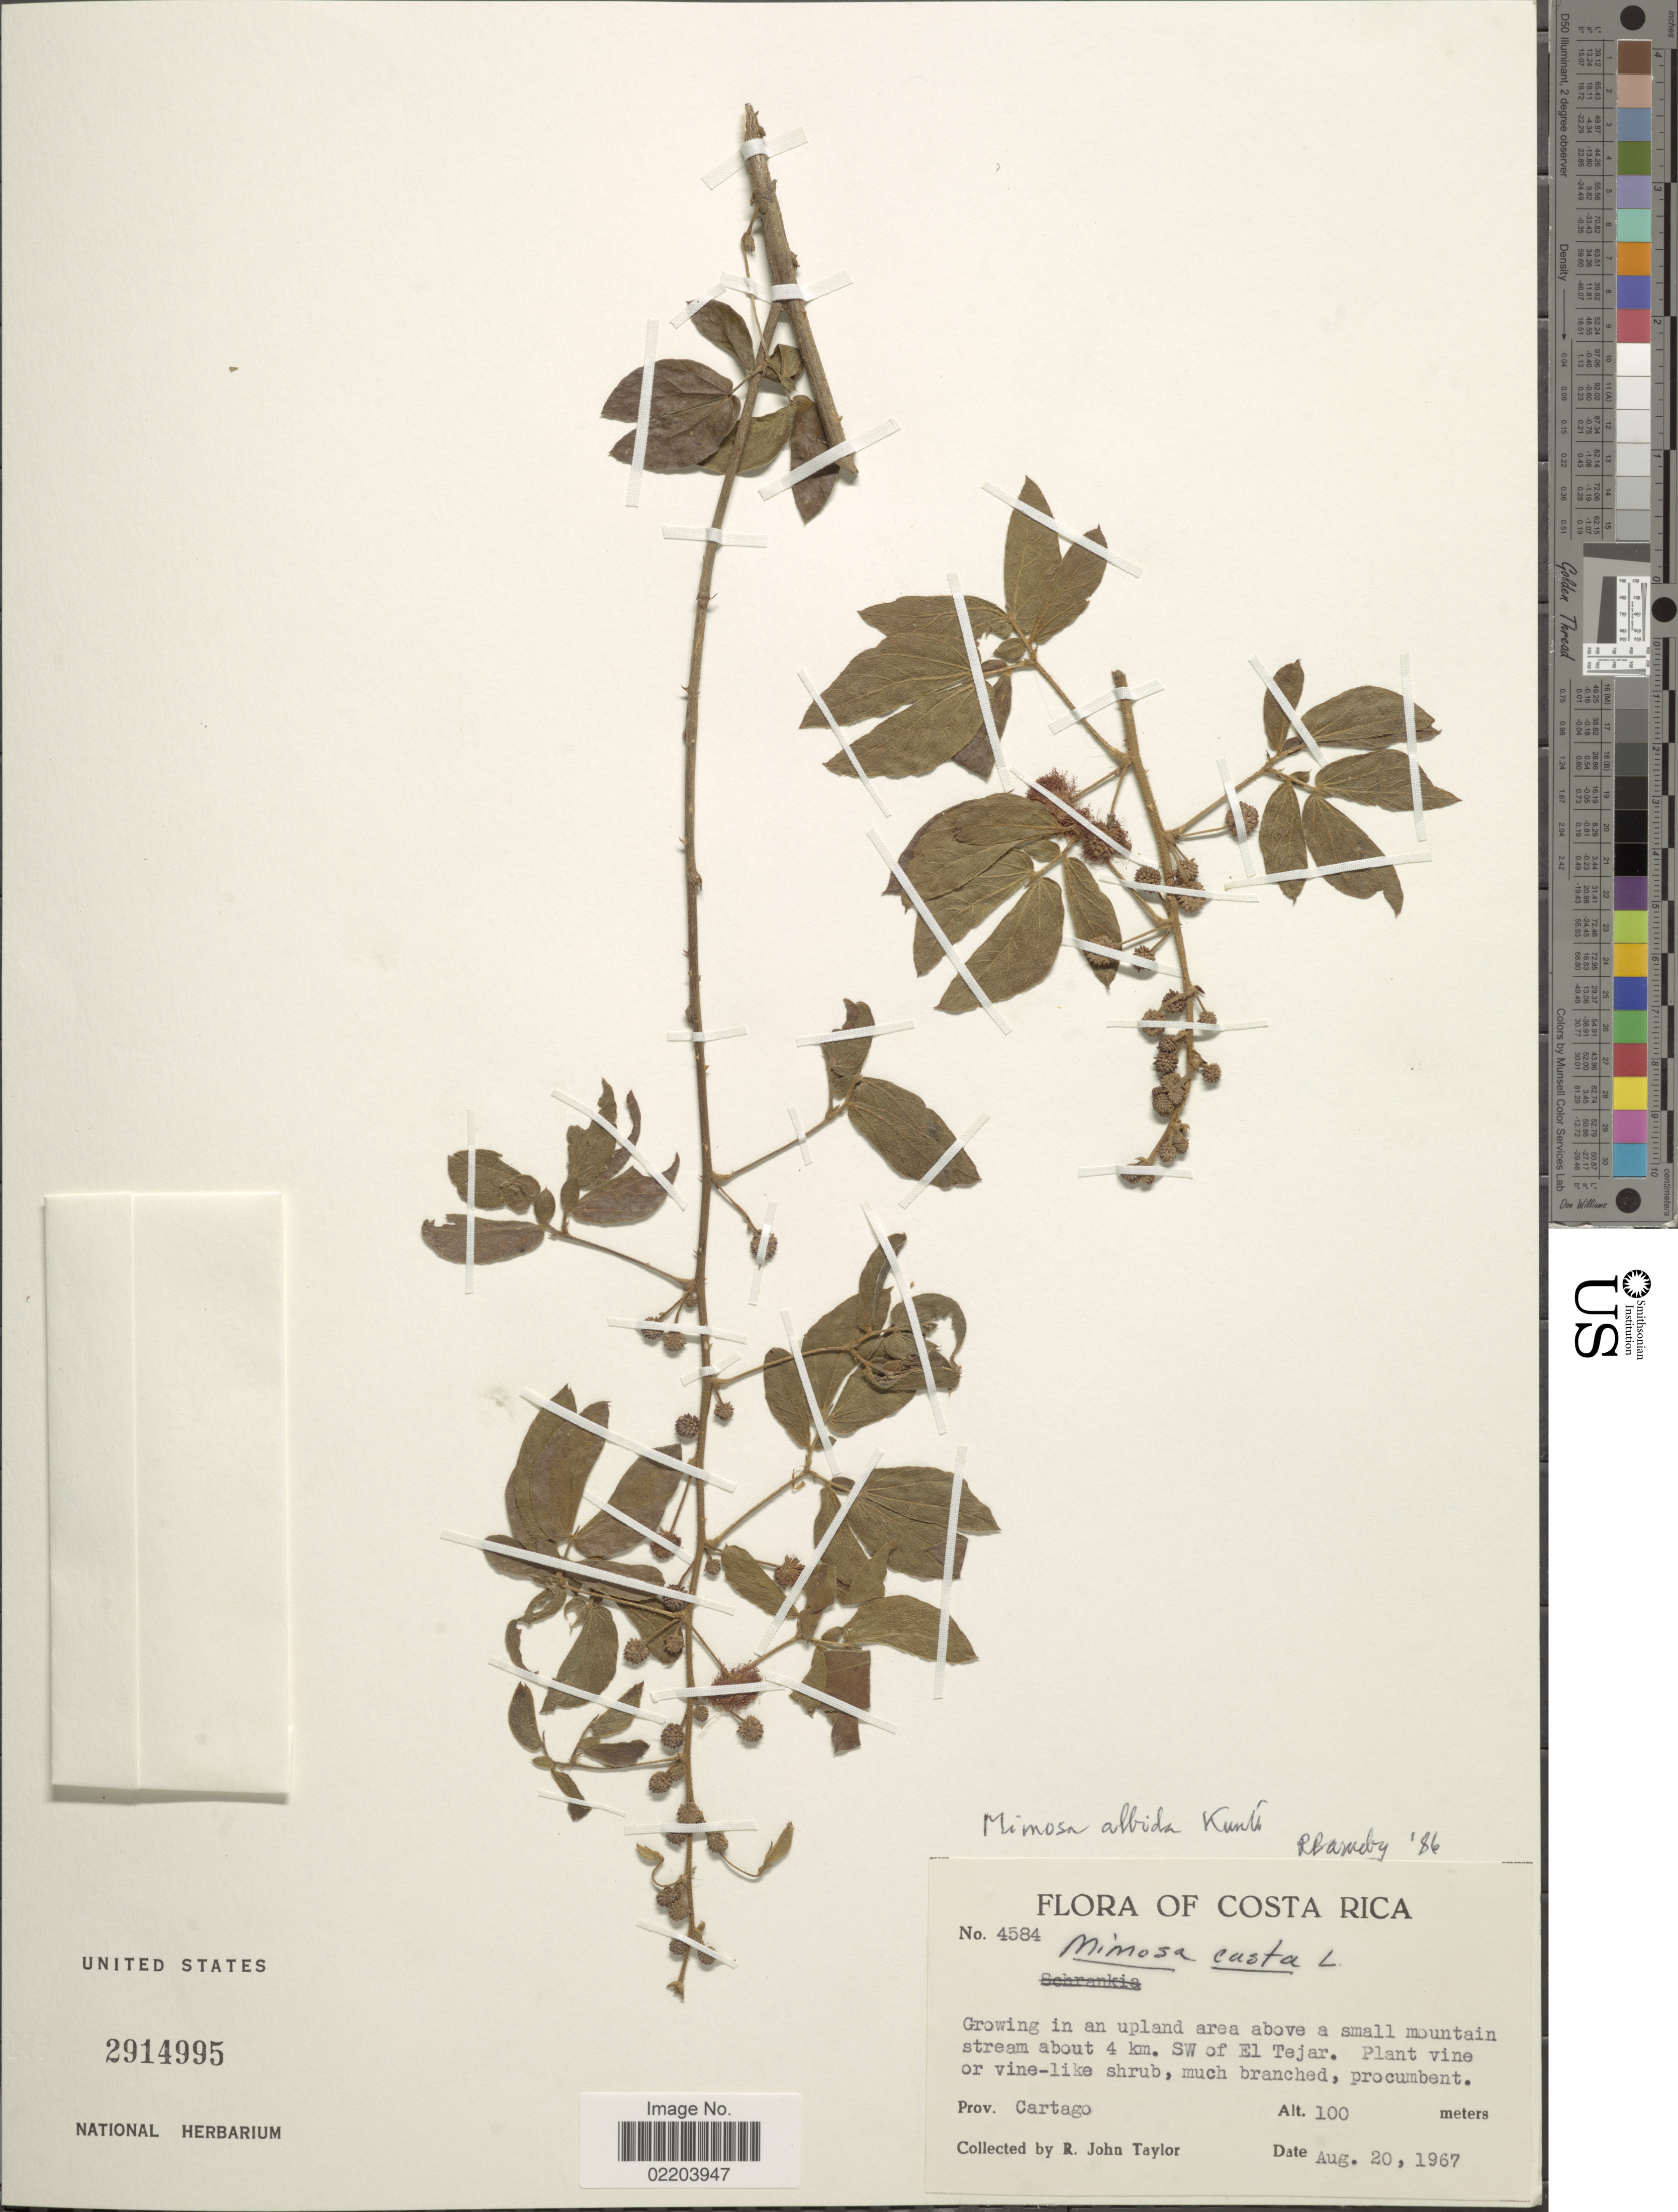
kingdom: Plantae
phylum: Tracheophyta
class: Magnoliopsida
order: Fabales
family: Fabaceae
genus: Mimosa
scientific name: Mimosa albida var. strigosa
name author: (Willd.) B.L. Rob.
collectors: R. J. Taylor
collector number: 4584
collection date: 1967-08-20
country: Costa Rica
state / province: Cartago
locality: Growing in an upland area above a small mountain stream about 4 km. SW of El tejar. Prov. Cartago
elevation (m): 100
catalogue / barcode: US 2914995